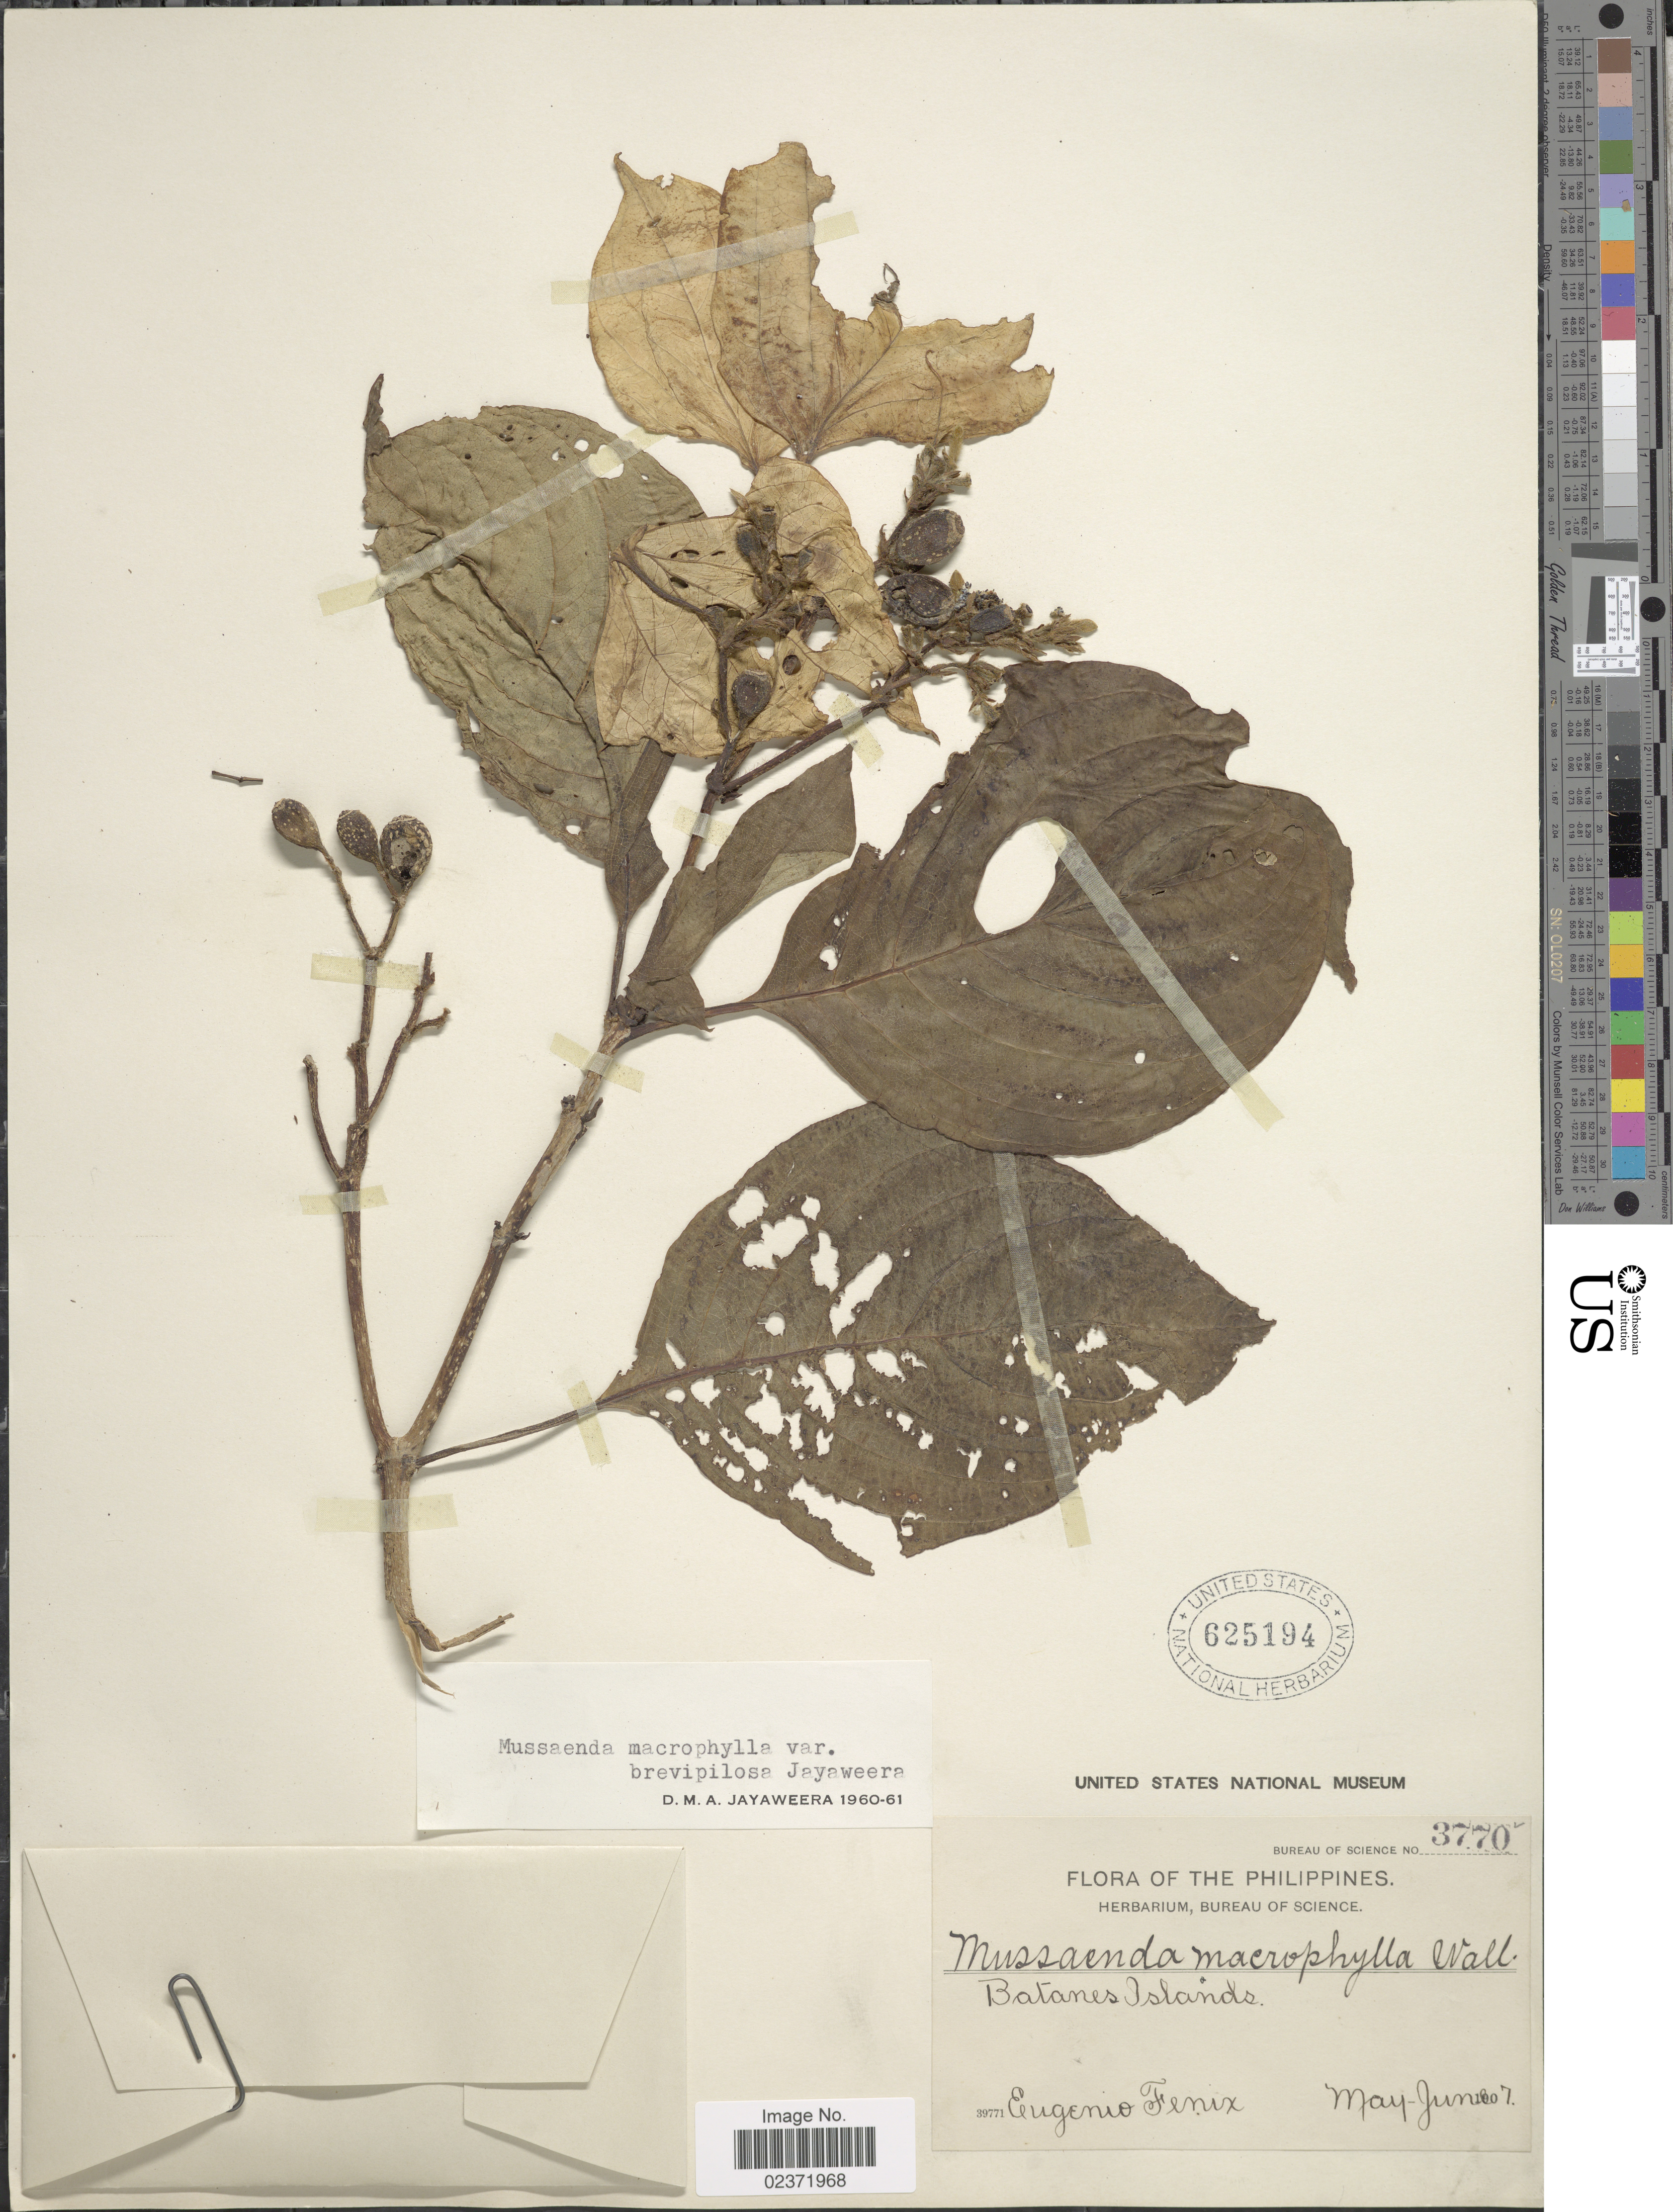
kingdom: Plantae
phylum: Tracheophyta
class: Magnoliopsida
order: Gentianales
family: Rubiaceae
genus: Mussaenda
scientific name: Mussaenda macrophylla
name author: Wall.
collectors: E. Fenix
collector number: Bureau of Science 3770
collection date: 1907-05/1907-06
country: Philippines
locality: Batanes Islands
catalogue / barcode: US 625194